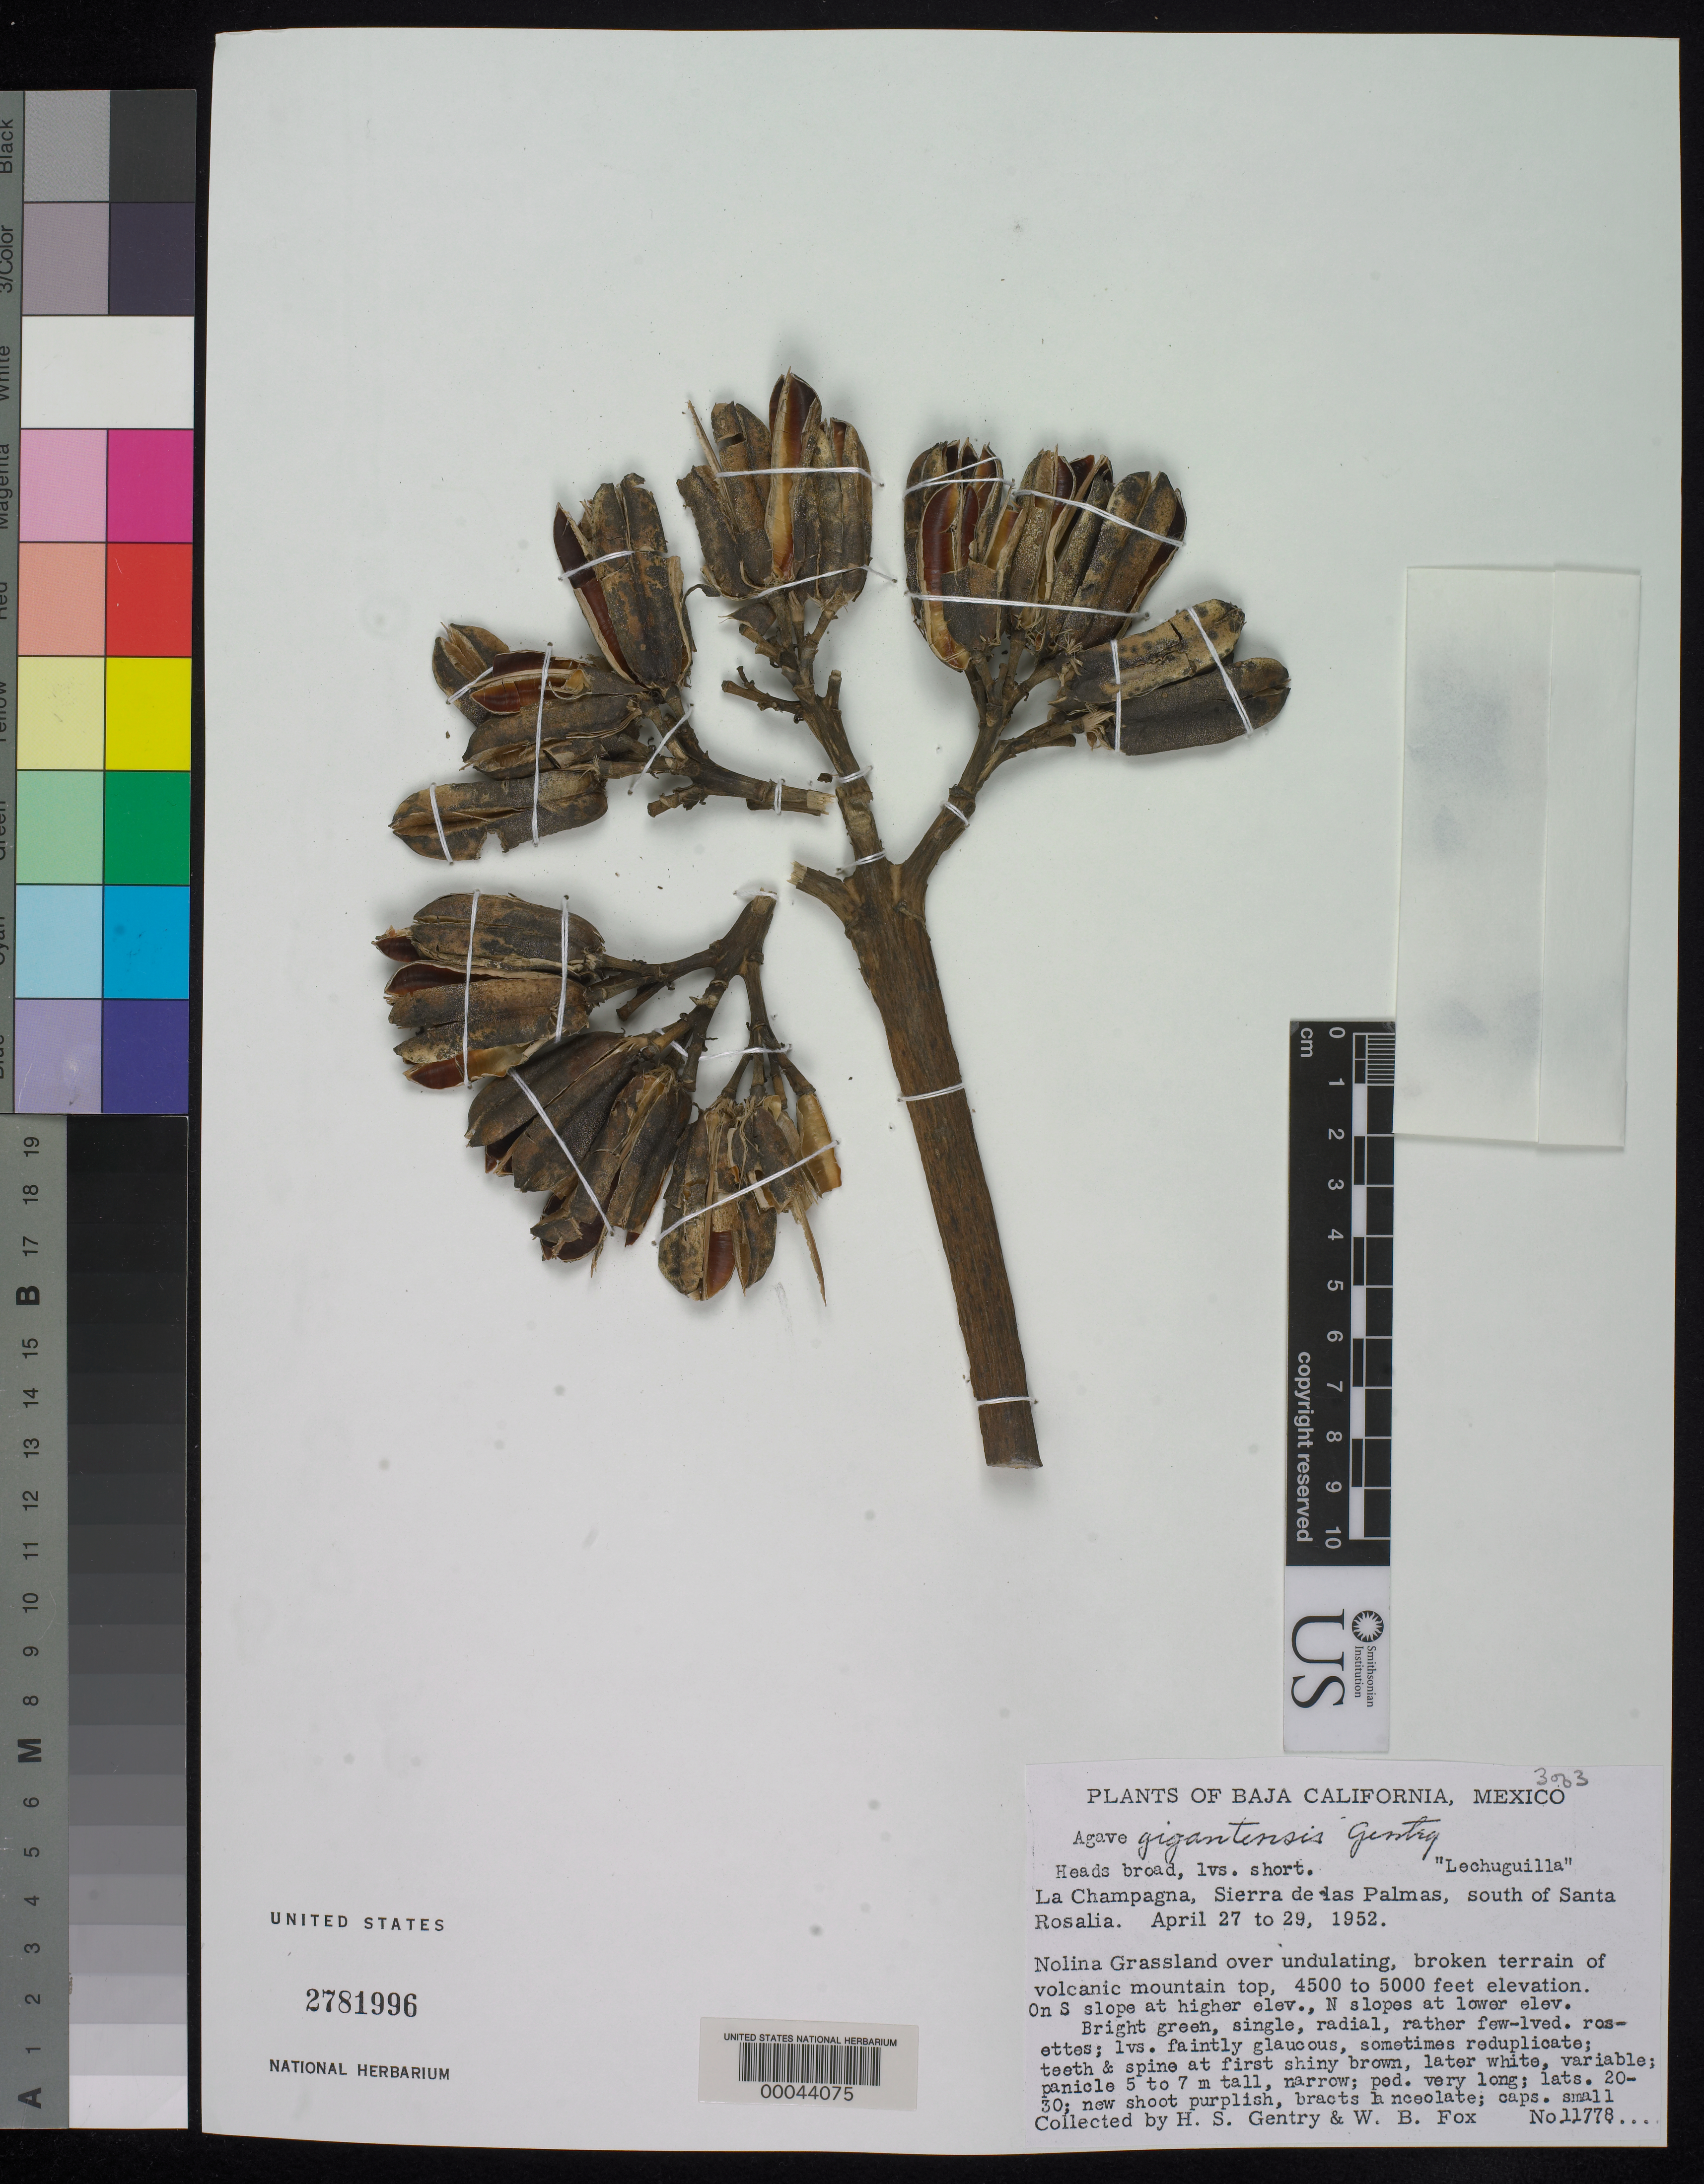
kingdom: Plantae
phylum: Tracheophyta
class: Liliopsida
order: Asparagales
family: Asparagaceae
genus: Agave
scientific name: Agave gigantensis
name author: Gentry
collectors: H. S. Gentry & W. B. Fox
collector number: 11778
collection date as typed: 27 Apr 1952 to 29 Apr 1952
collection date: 1952-04-27/1952-04-29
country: Mexico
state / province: Baja California Sur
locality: La Champagna, Sierra de las Palmas, S of Santa Rosalia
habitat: Nolina grassland over broken terrain of volcanic mountain top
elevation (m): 1372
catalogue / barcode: US 2781996